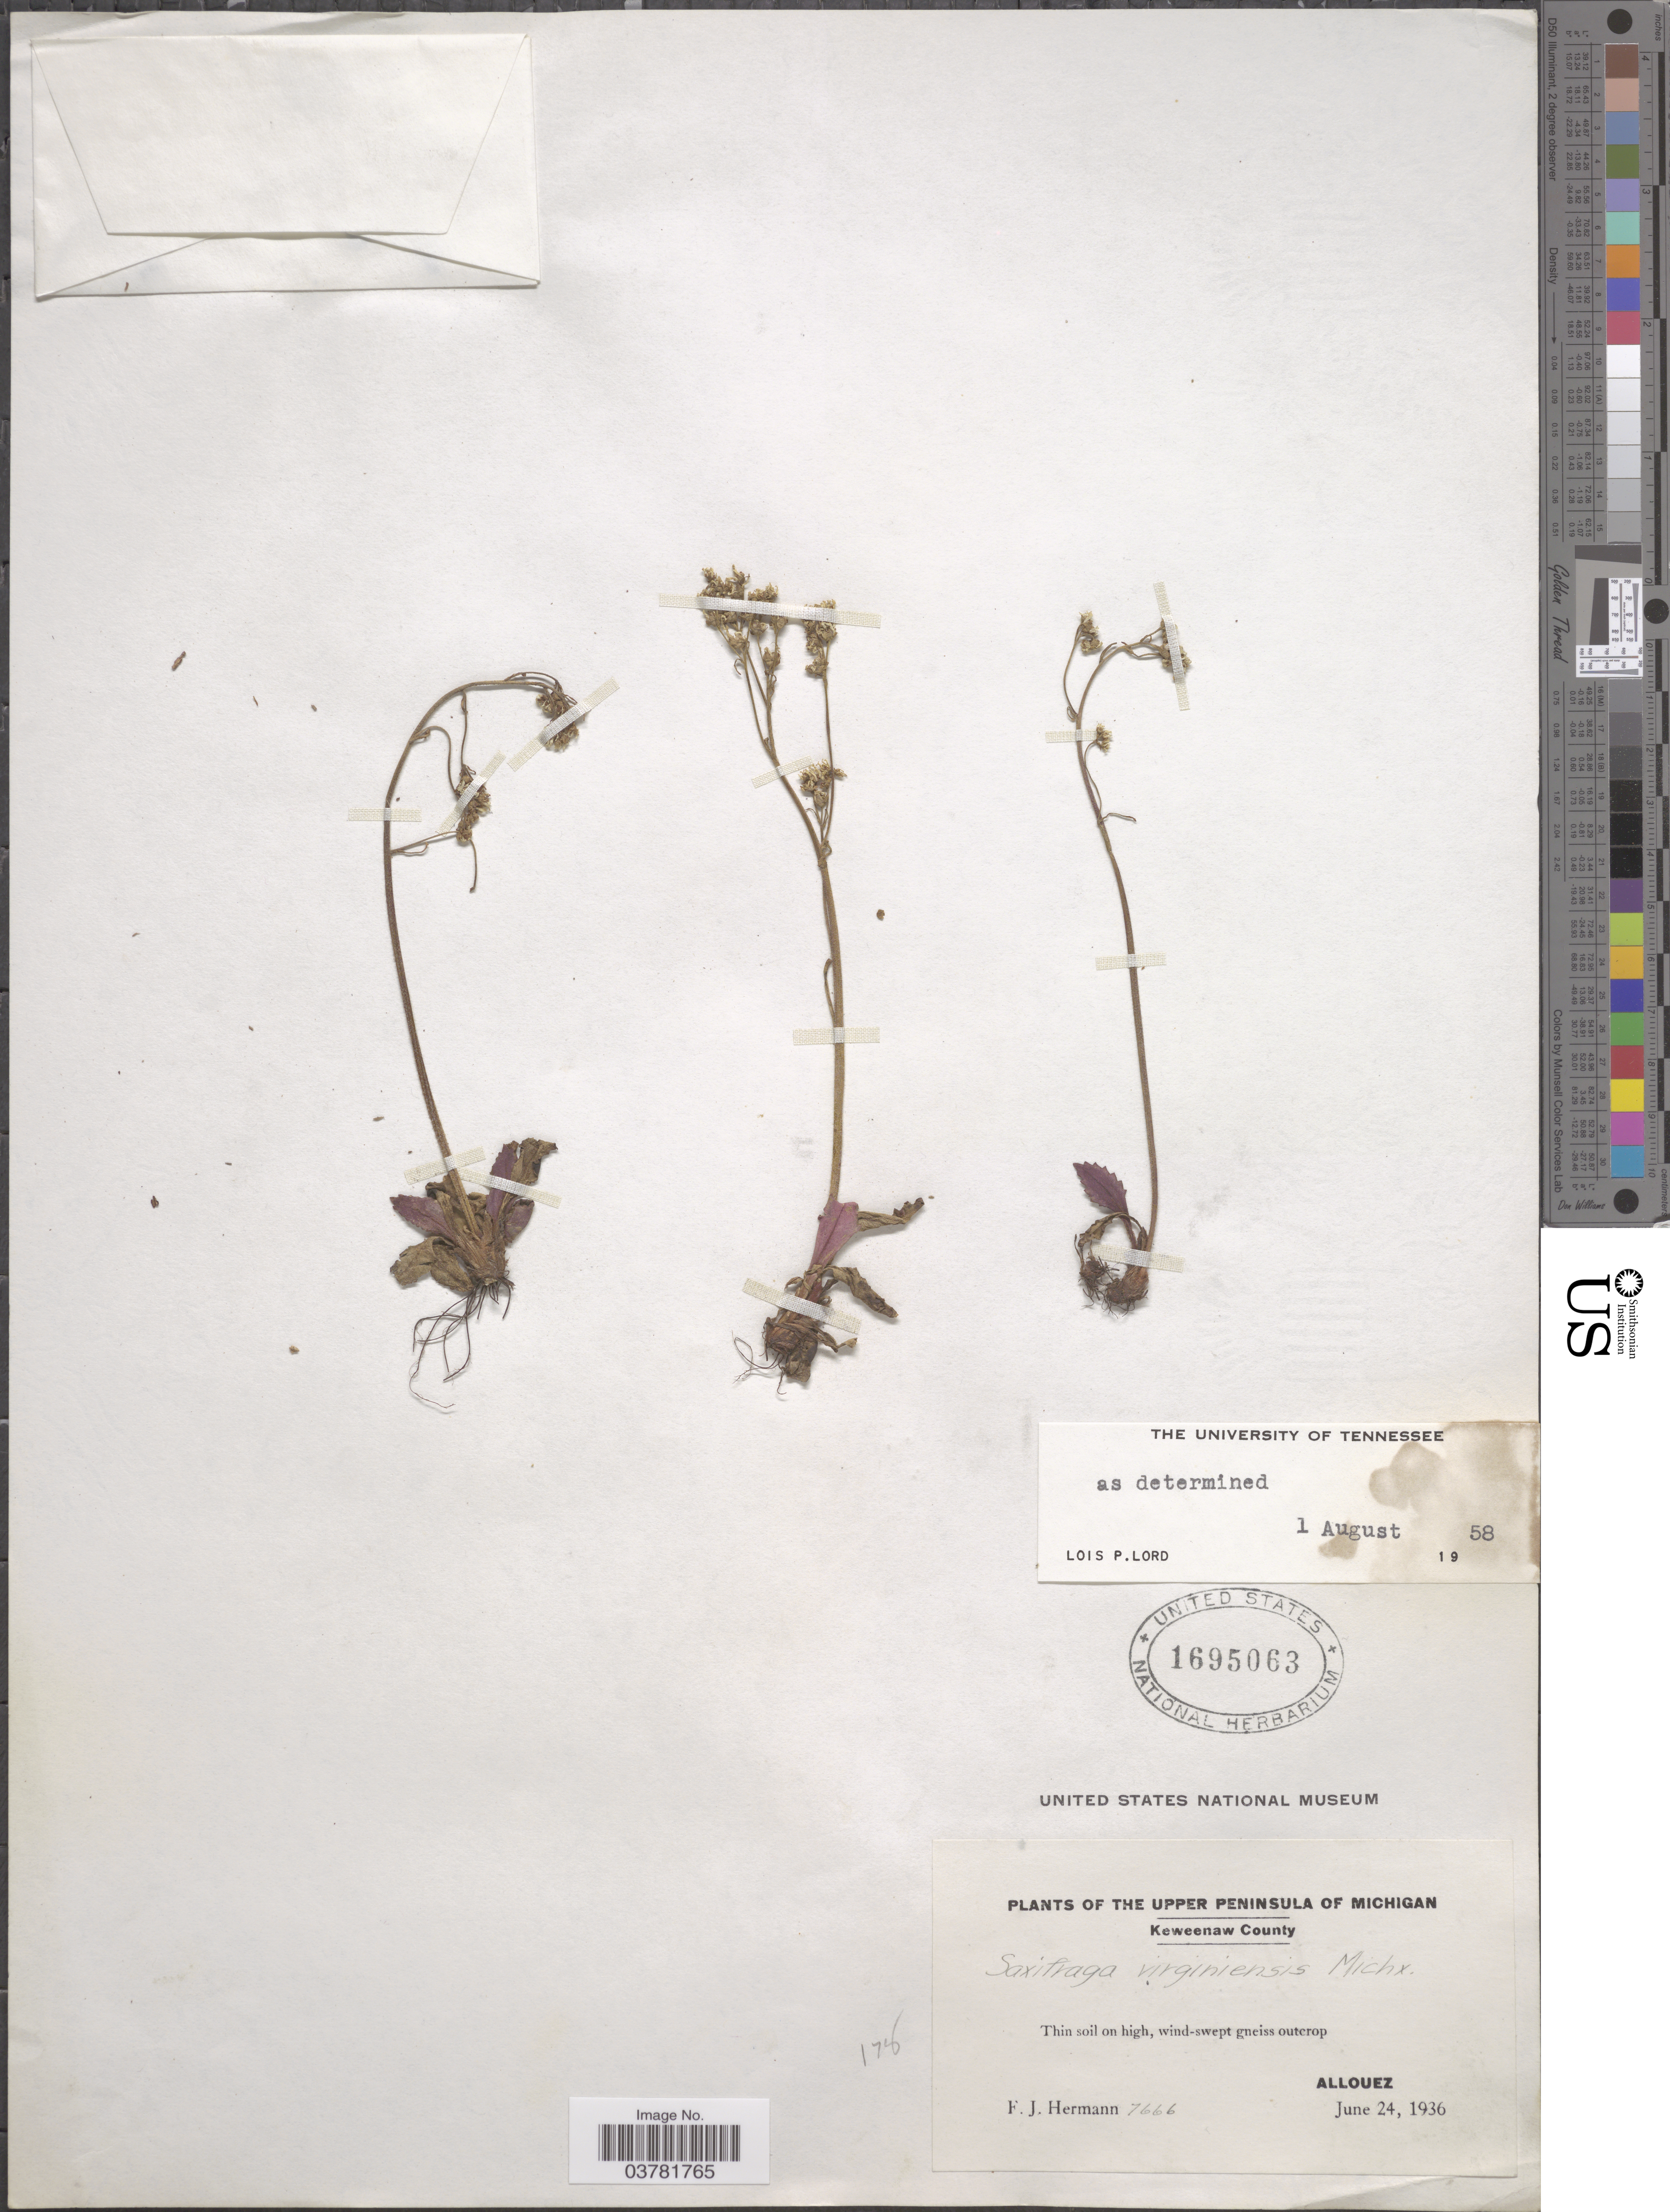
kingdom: Plantae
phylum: Tracheophyta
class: Magnoliopsida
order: Saxifragales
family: Saxifragaceae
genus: Micranthes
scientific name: Micranthes virginiensis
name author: (Michx.) Small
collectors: F. J. Hermann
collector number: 7666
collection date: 1936-06-24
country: United States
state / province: Michigan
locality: The Upper Peninsula. Keweenaw County. Allouez.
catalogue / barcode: US 1695063